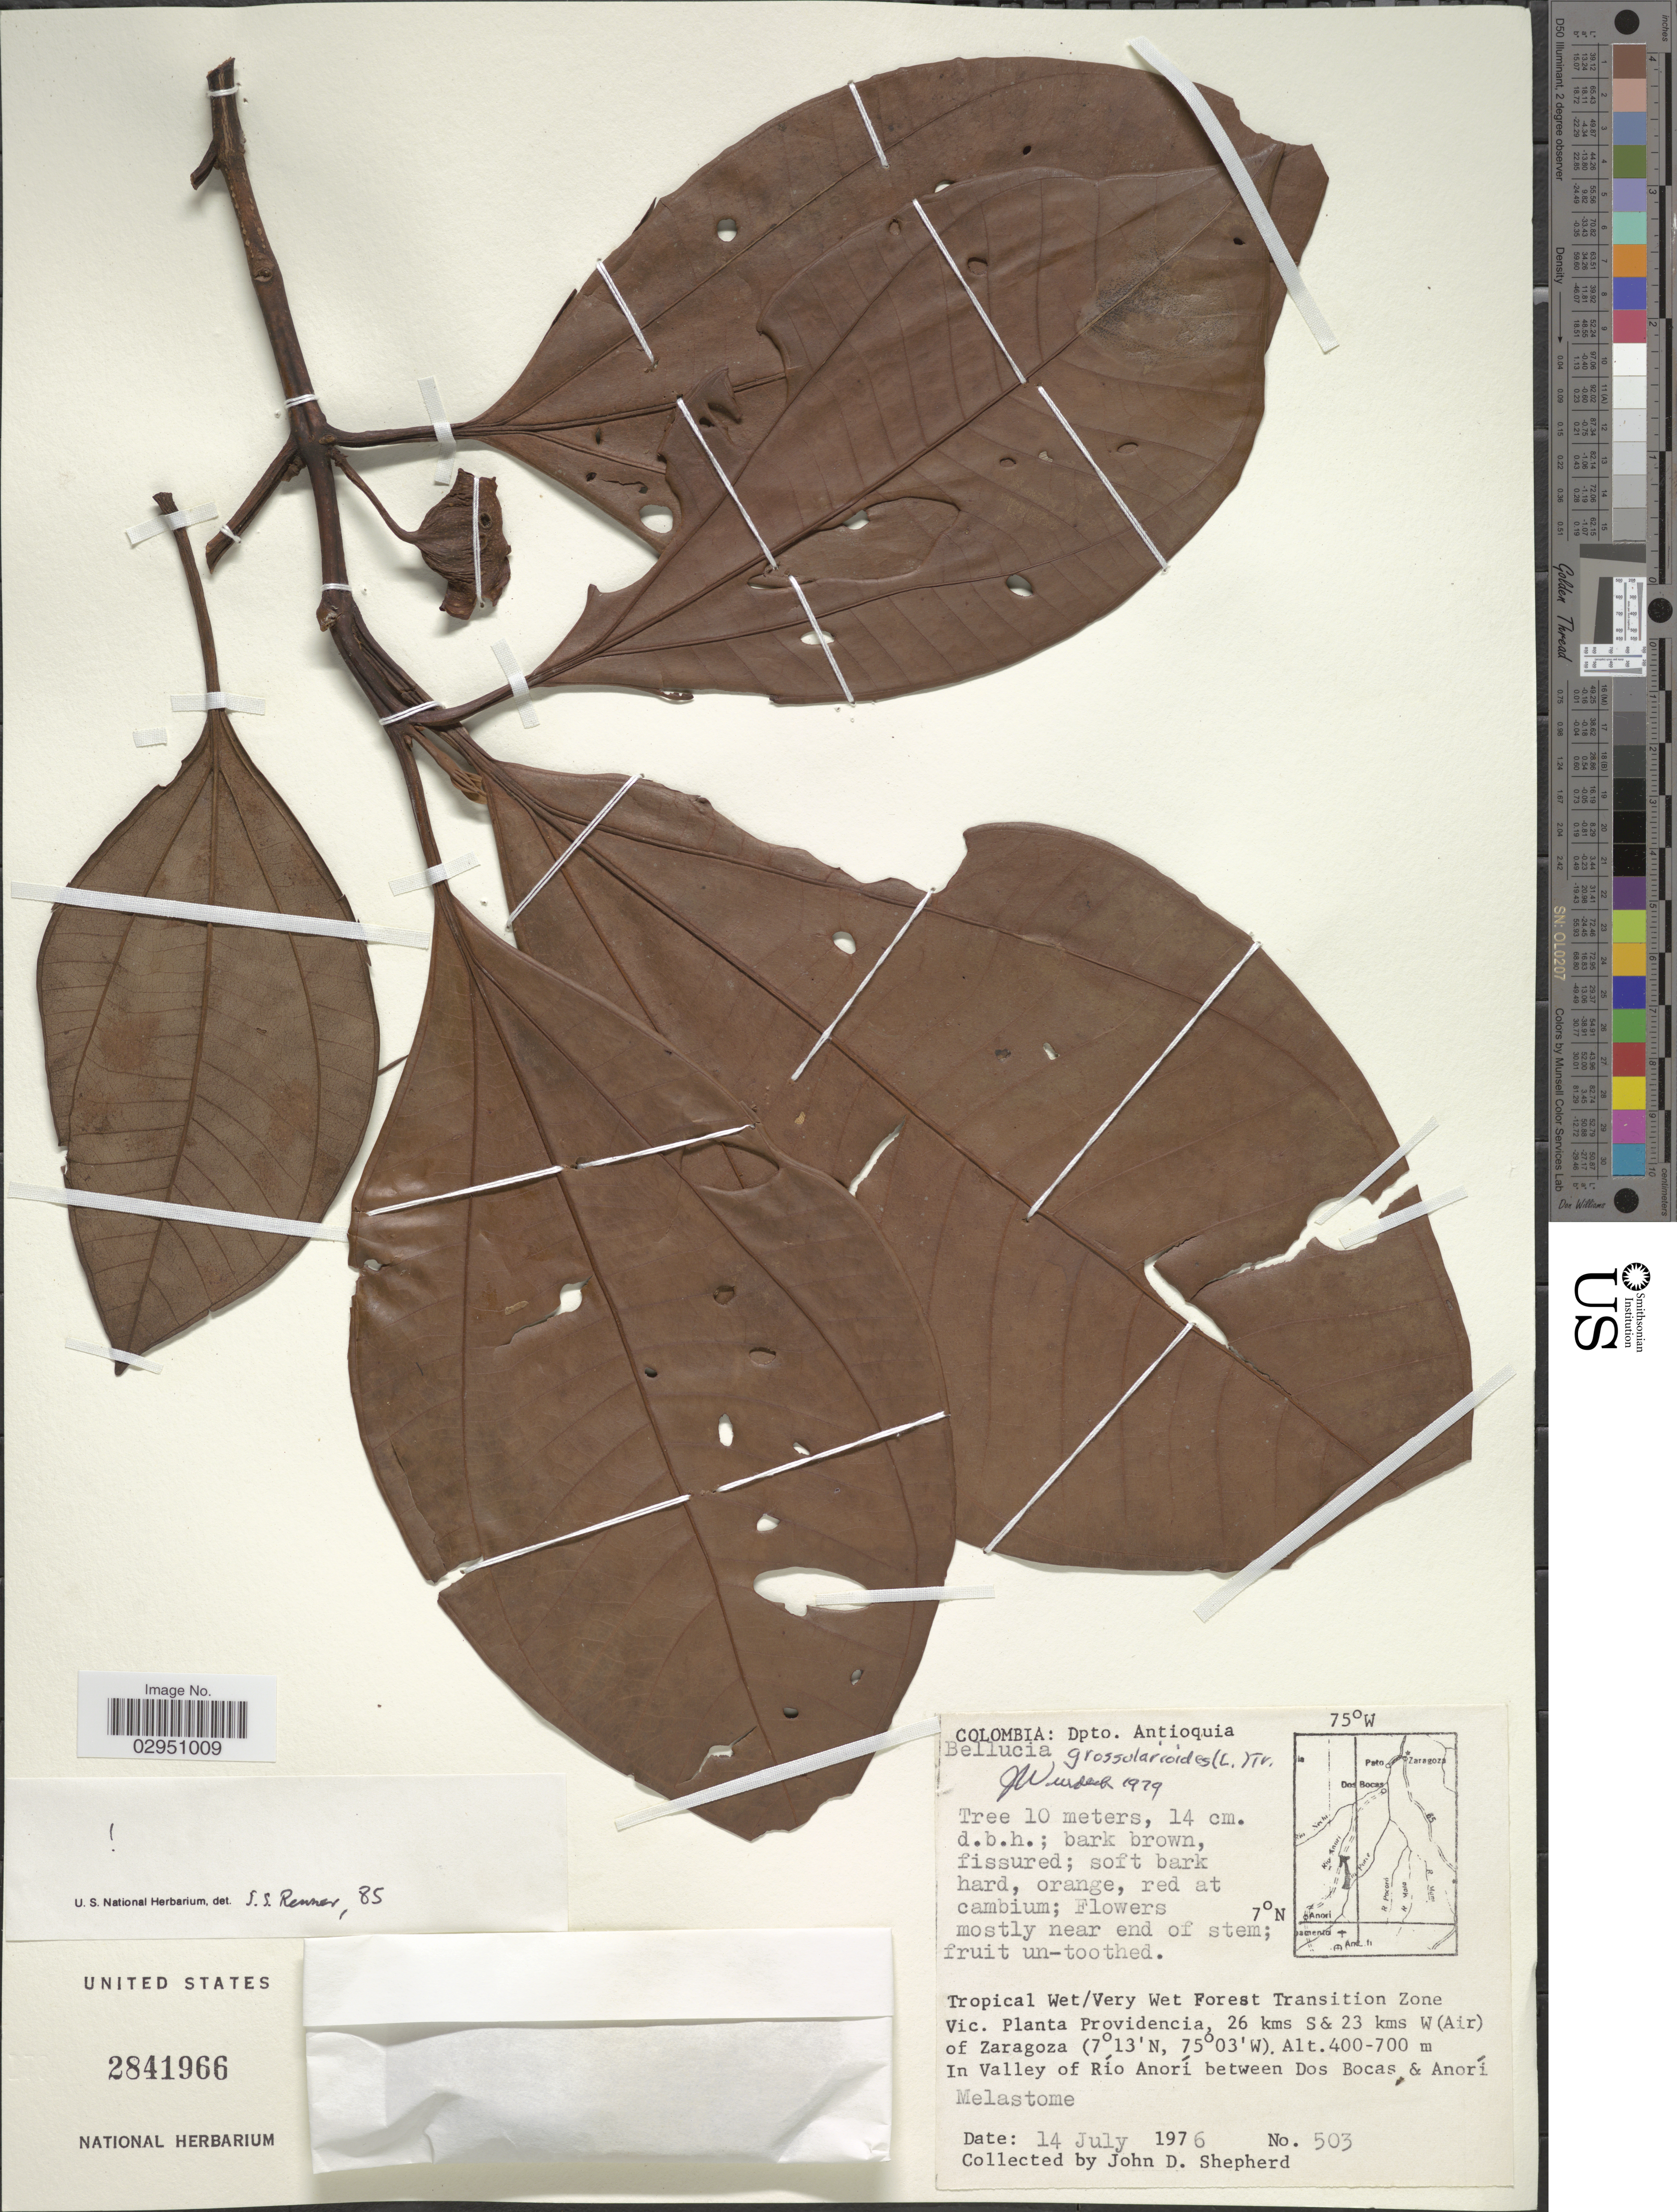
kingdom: Plantae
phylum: Tracheophyta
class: Magnoliopsida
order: Myrtales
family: Melastomataceae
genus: Bellucia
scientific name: Bellucia grossularioides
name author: (L.) Triana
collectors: J. D. Shepherd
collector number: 503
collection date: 1976-07-14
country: Colombia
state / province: Antioquia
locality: Dpto. Antioquia. Tropical Wet/Very Wet Forest Transition Zone. Vic. Planta Providencia, 26 kms S & 23 kms W (Air) of Zaragoza. In Valley of Río Anorí between Dos Bocas & Anorí.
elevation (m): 400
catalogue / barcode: US 2841966